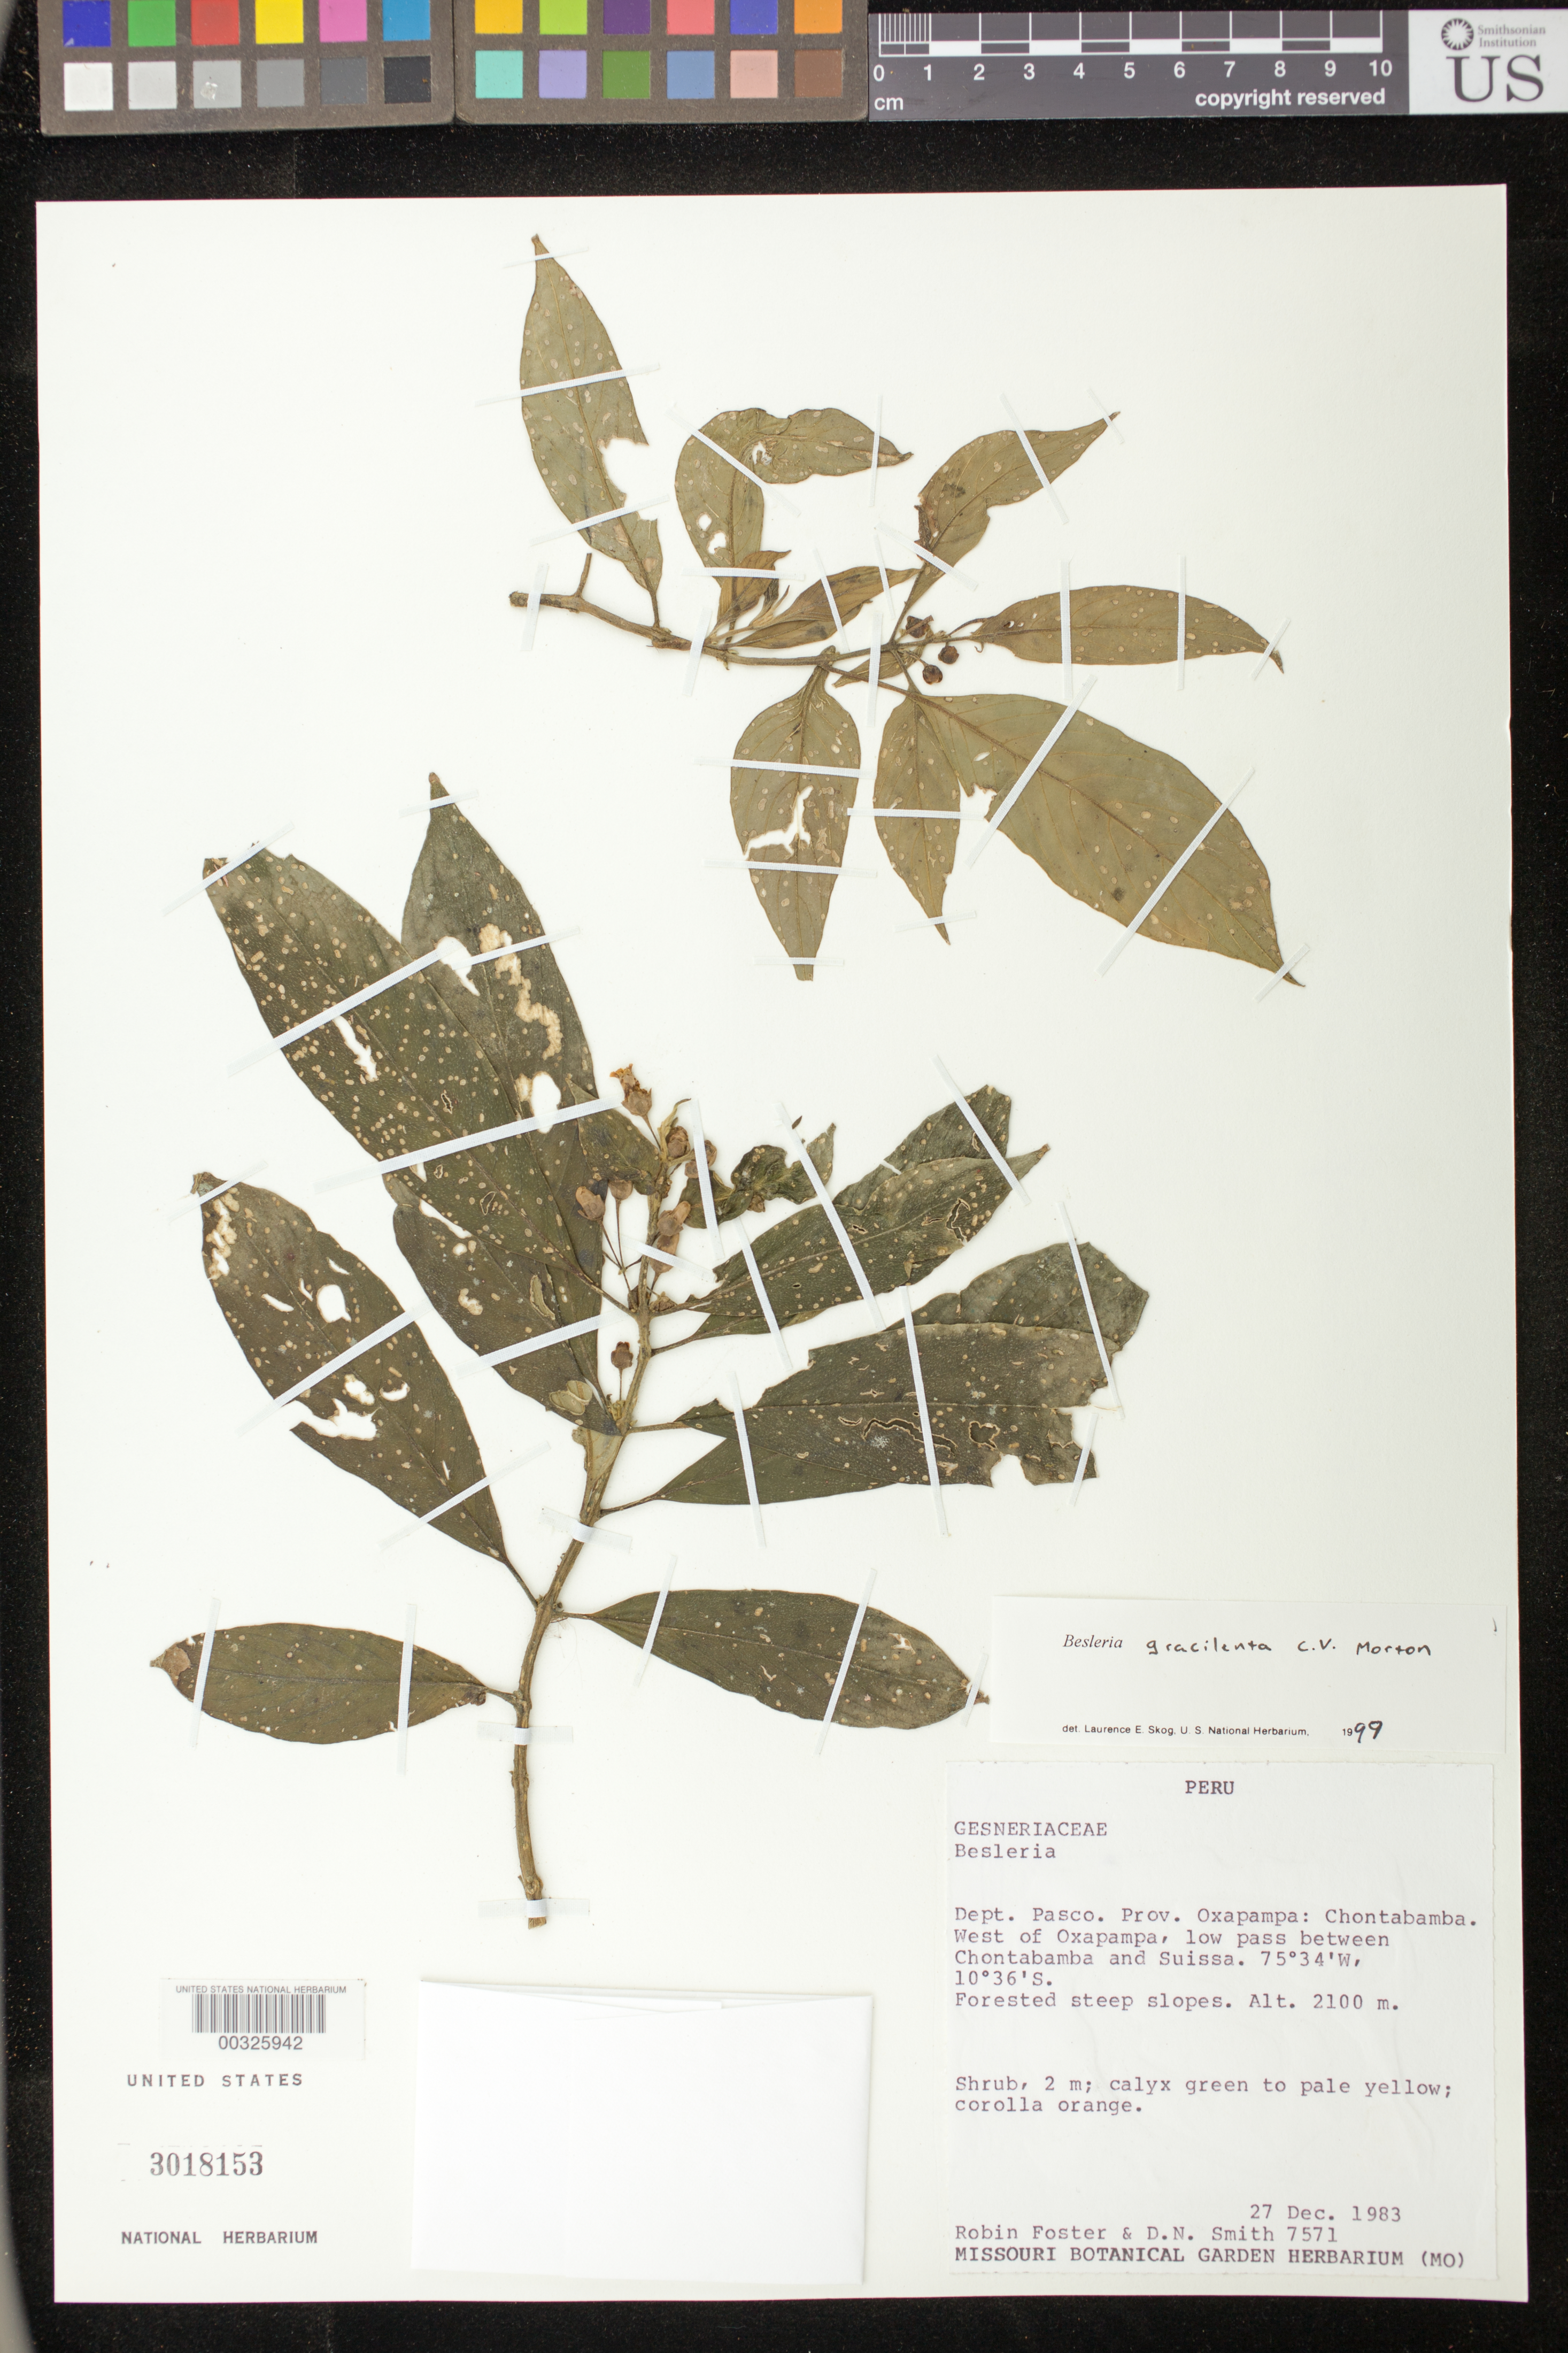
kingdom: Plantae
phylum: Tracheophyta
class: Magnoliopsida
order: Lamiales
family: Gesneriaceae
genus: Besleria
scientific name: Besleria gracilenta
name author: C.V. Morton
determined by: Skog, Laurence E.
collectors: R. Foster & D. Smith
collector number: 7571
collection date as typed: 27 Dec 1983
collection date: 1983-12-27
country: Peru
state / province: Pasco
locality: Prov. Oxapampa; Chontabamba, W of Oxapampa, low pass between Chontabamba and Suissa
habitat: Forested steep slopes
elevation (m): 2100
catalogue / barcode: US 3018153